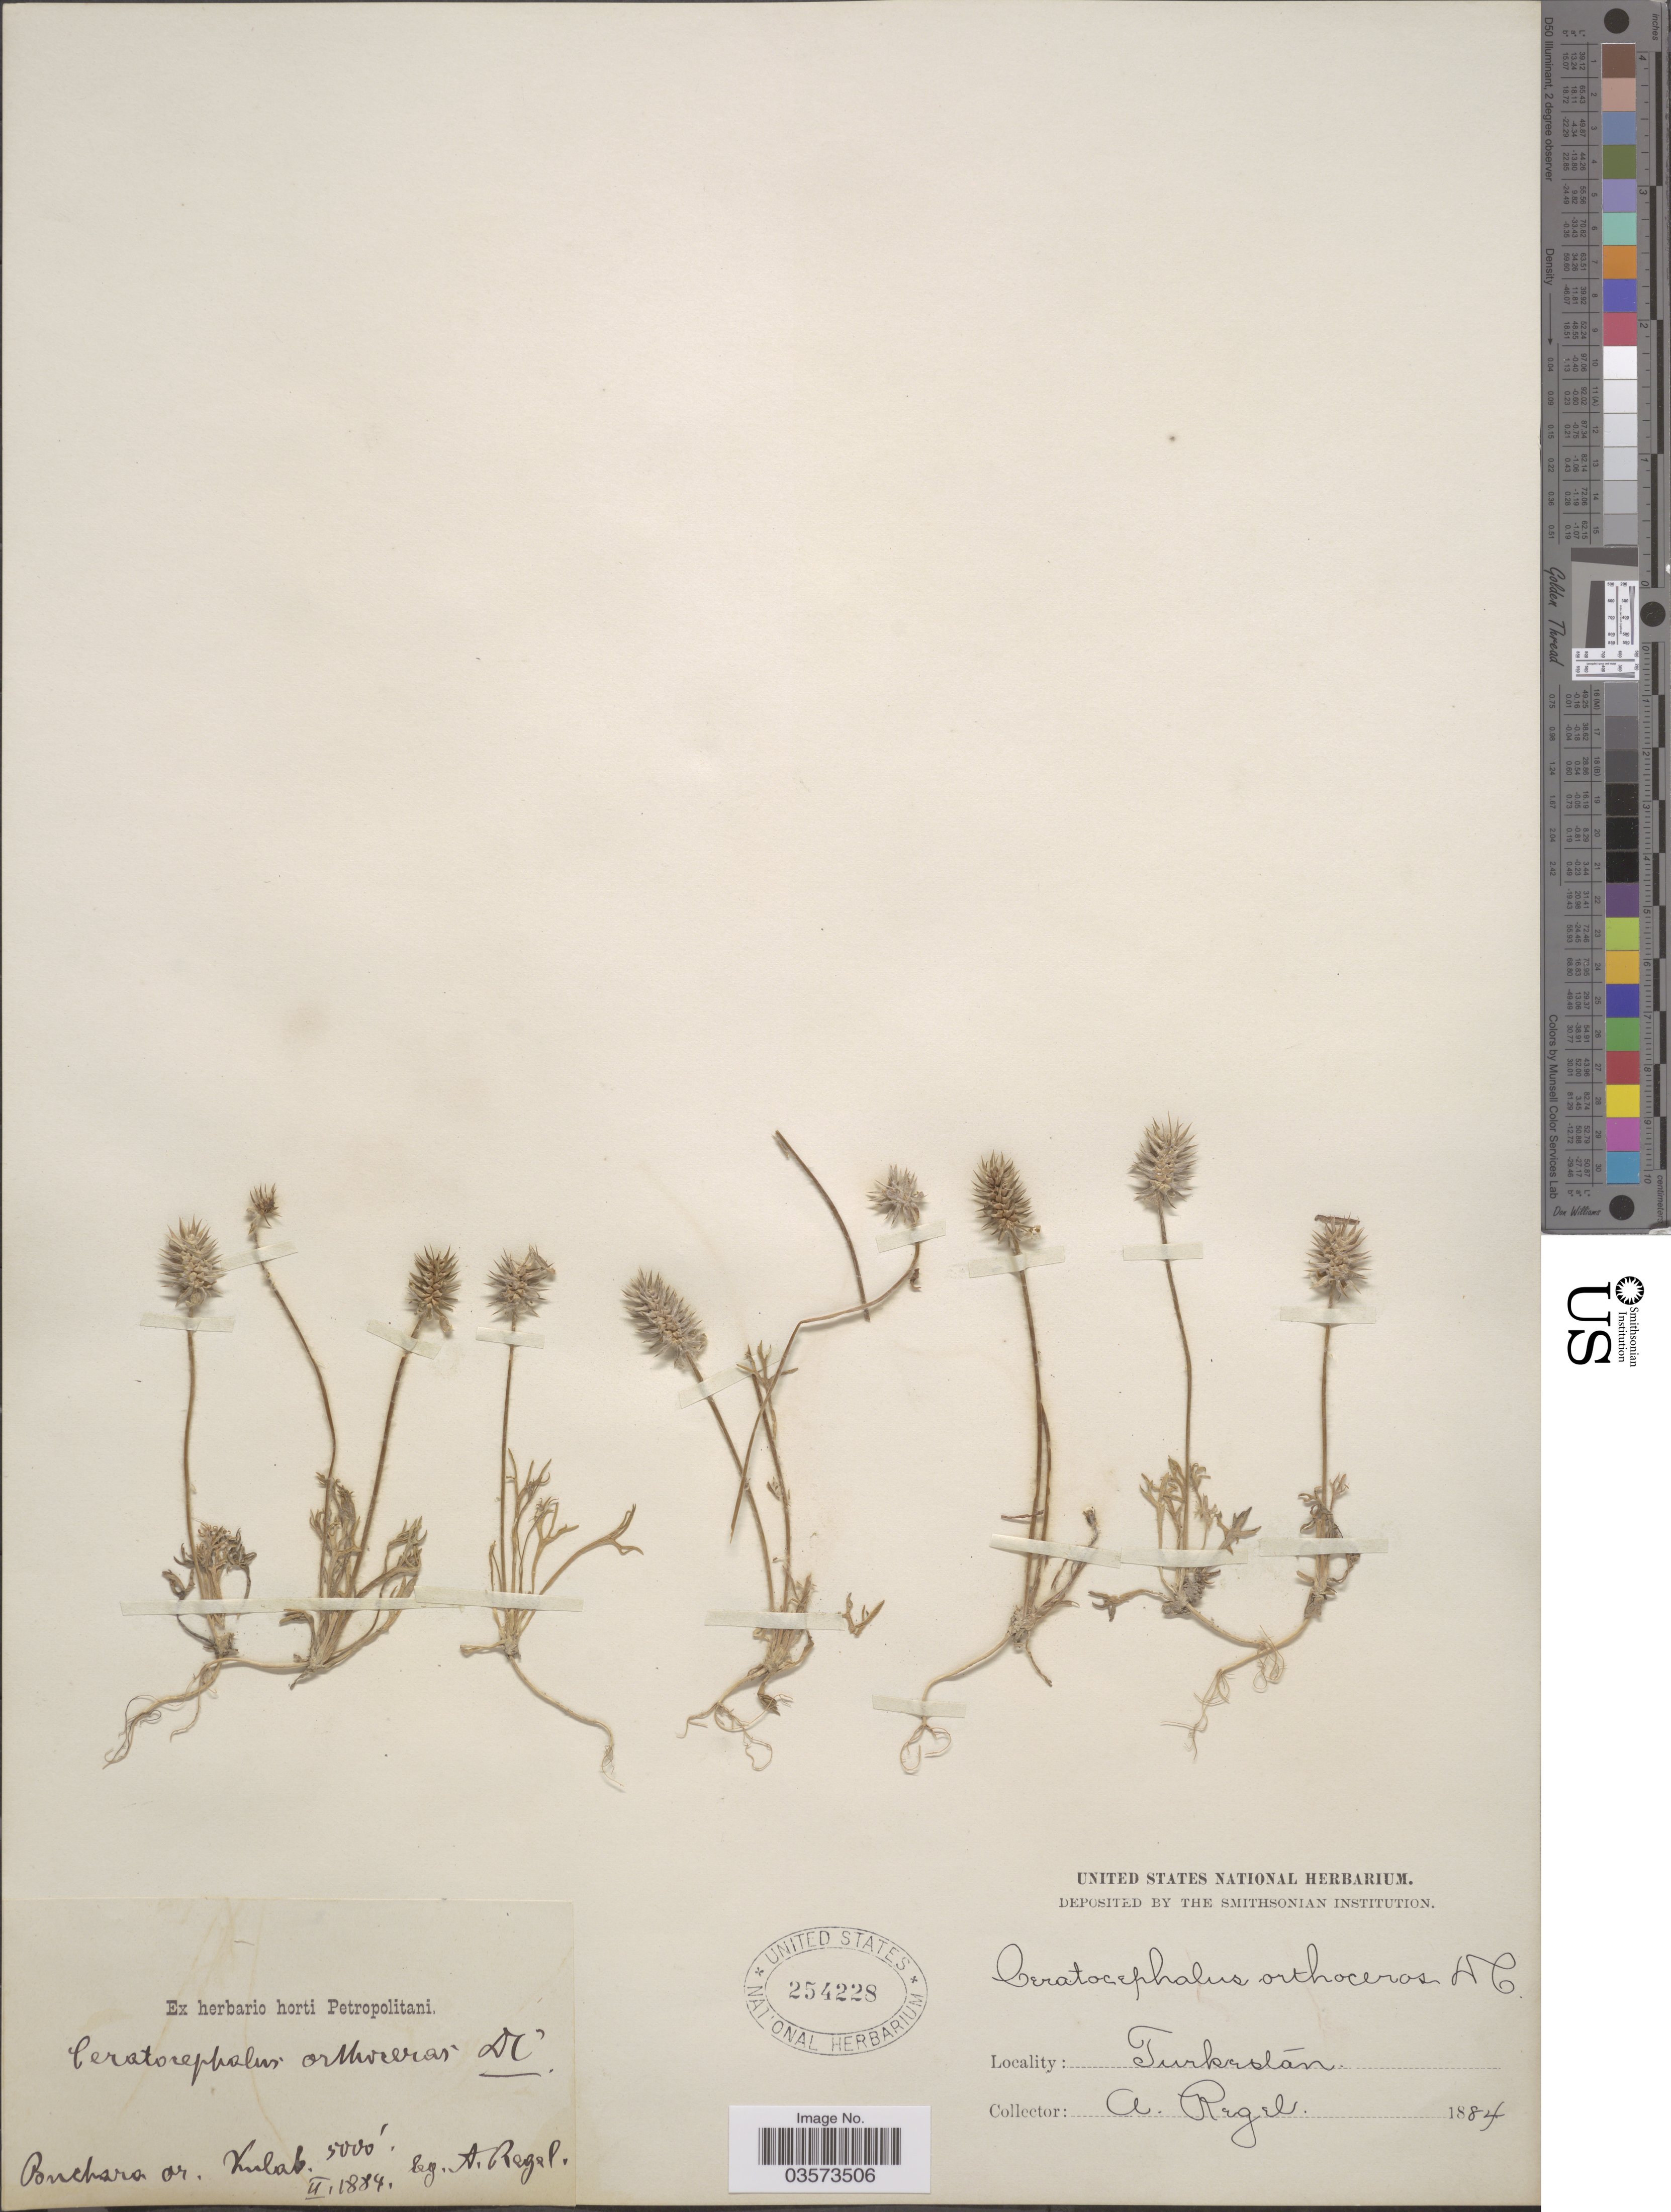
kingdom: Plantae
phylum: Tracheophyta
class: Magnoliopsida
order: Ranunculales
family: Ranunculaceae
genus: Ceratocephalus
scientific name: Ceratocephalus orthoceras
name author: DC.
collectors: A. Regel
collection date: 1884-02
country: Tajikistan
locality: Buchara or. Kulab. Turkestan.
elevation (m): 1524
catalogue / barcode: US 254228